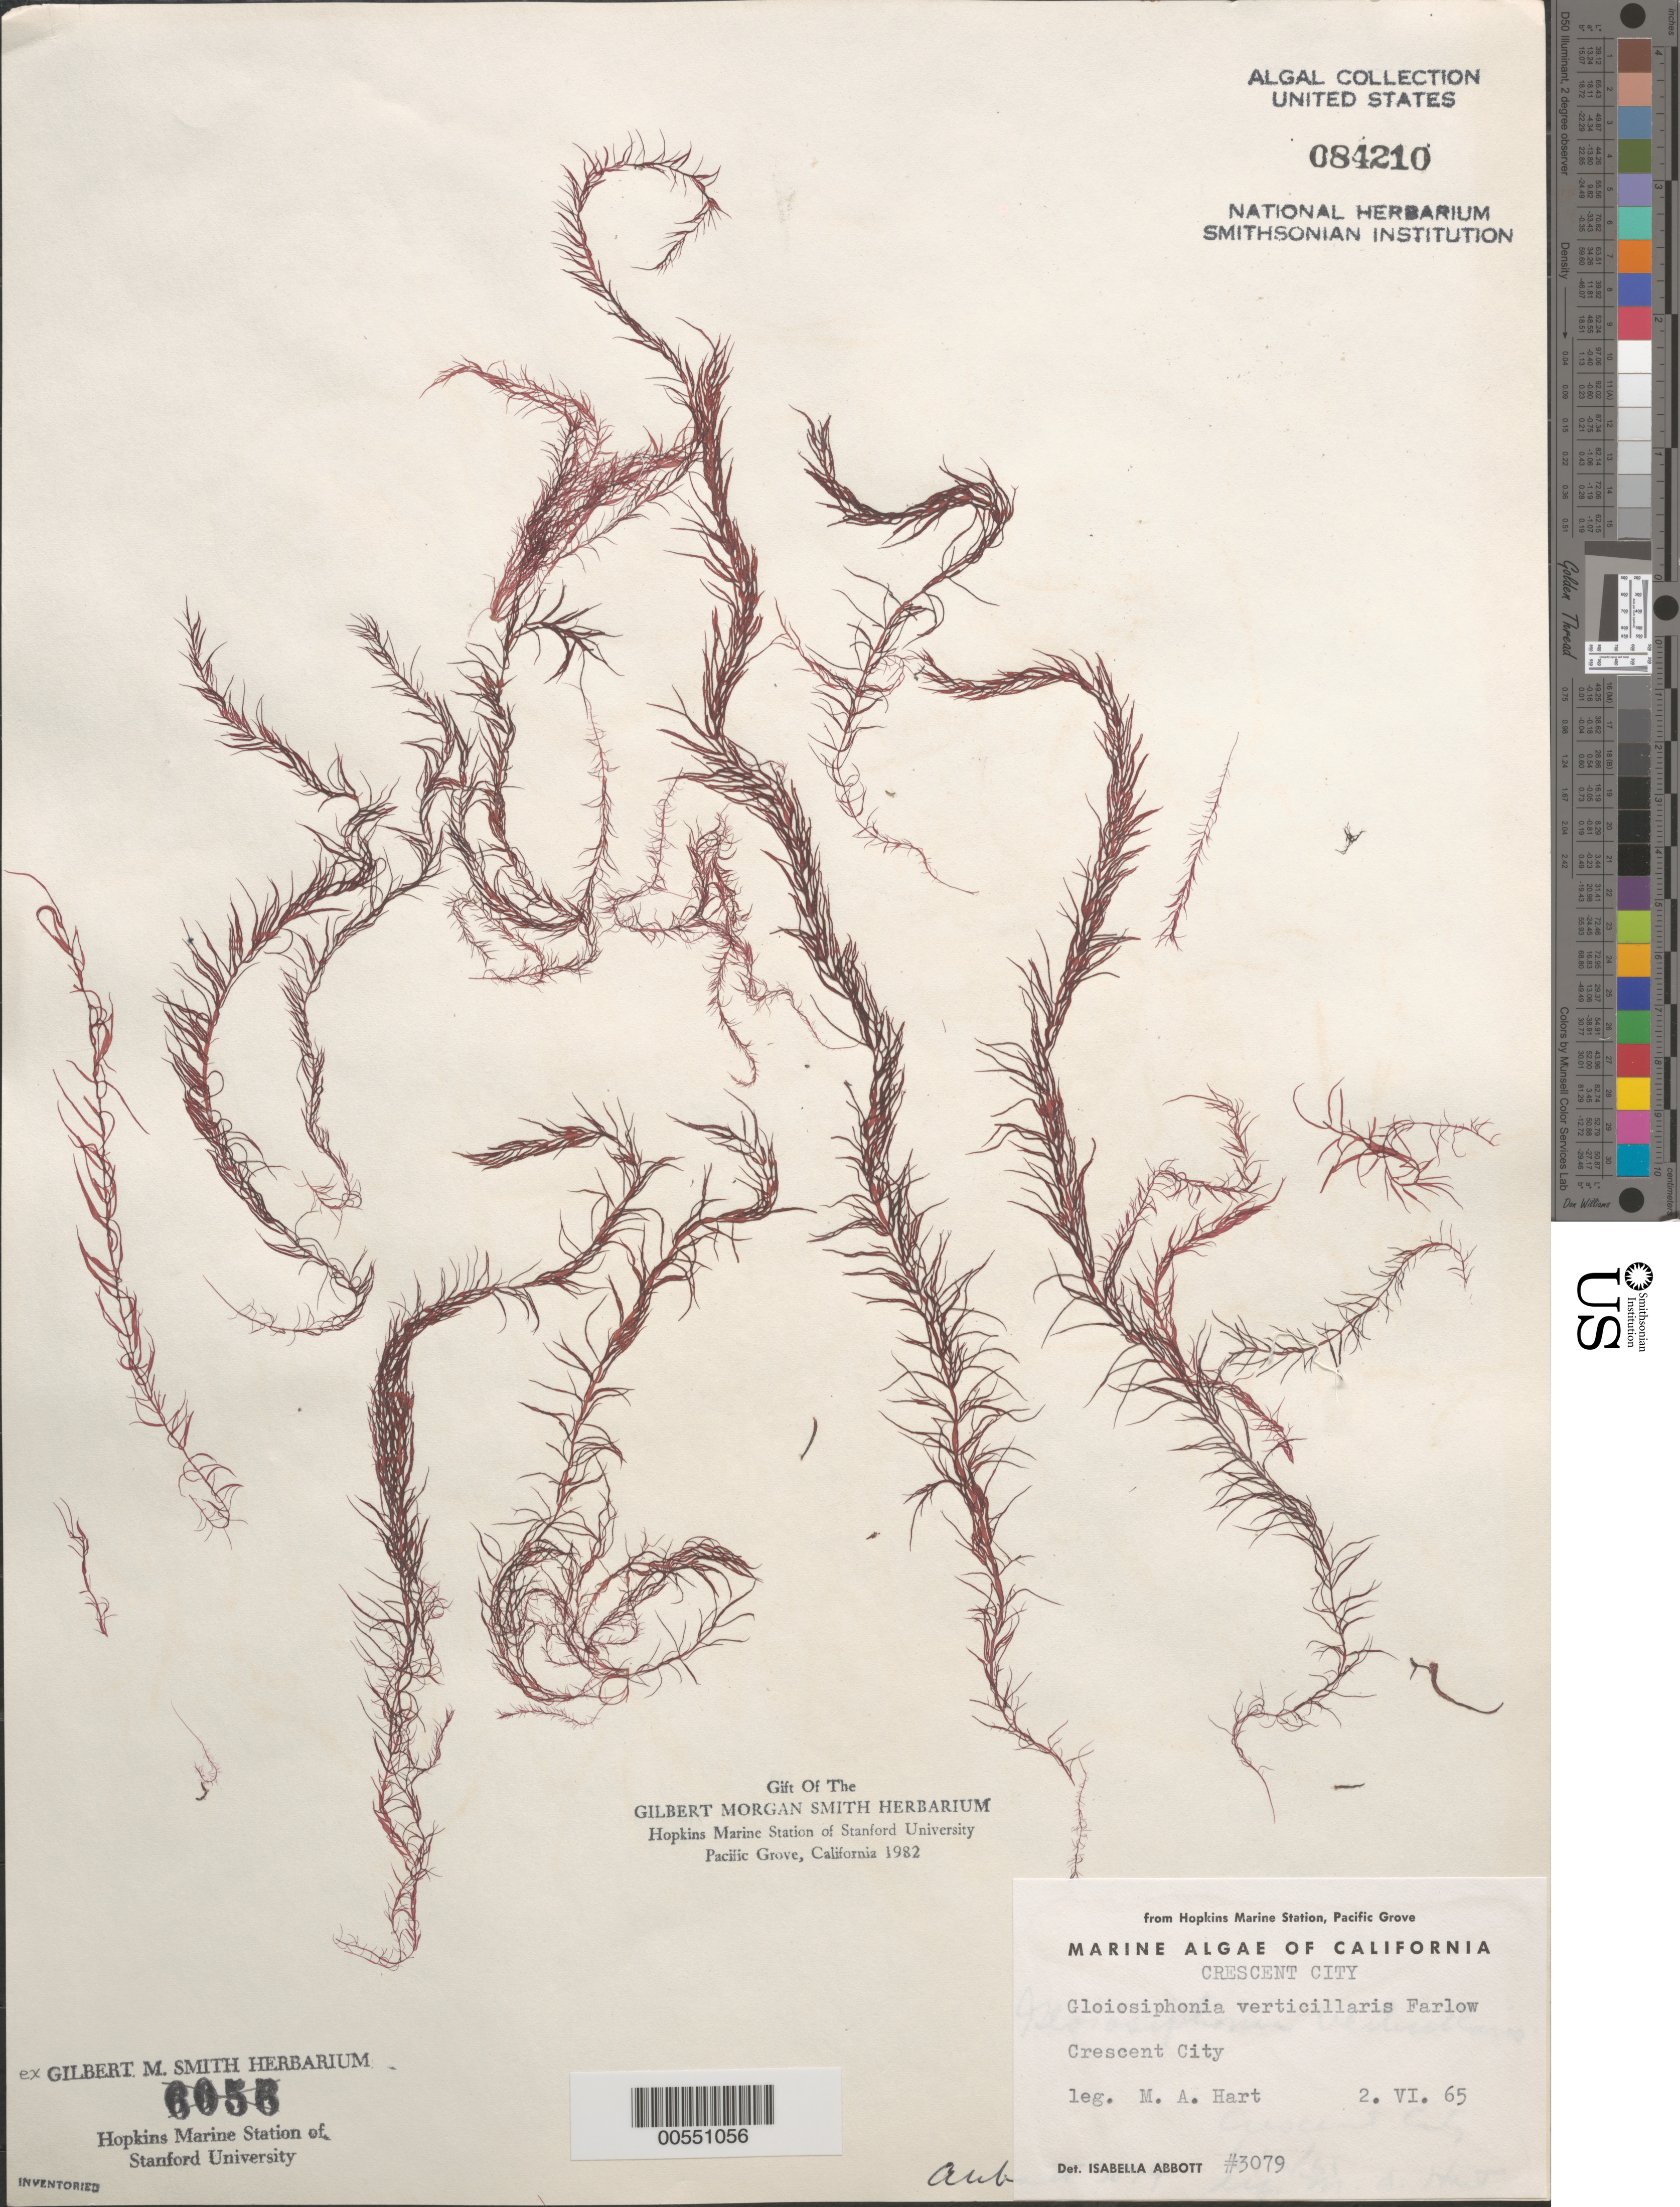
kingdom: Plantae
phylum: Rhodophyta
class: Florideophyceae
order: Gigartinales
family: Gloiosiphoniaceae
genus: Gloiosiphonia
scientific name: Gloiosiphonia verticillaris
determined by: Abbott, Isabella A.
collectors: M. A. Hart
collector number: IAA 3079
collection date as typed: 02 Jun 1965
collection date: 1965-06-02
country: United States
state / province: California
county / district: Del Norte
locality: Crescent City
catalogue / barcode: US 84210